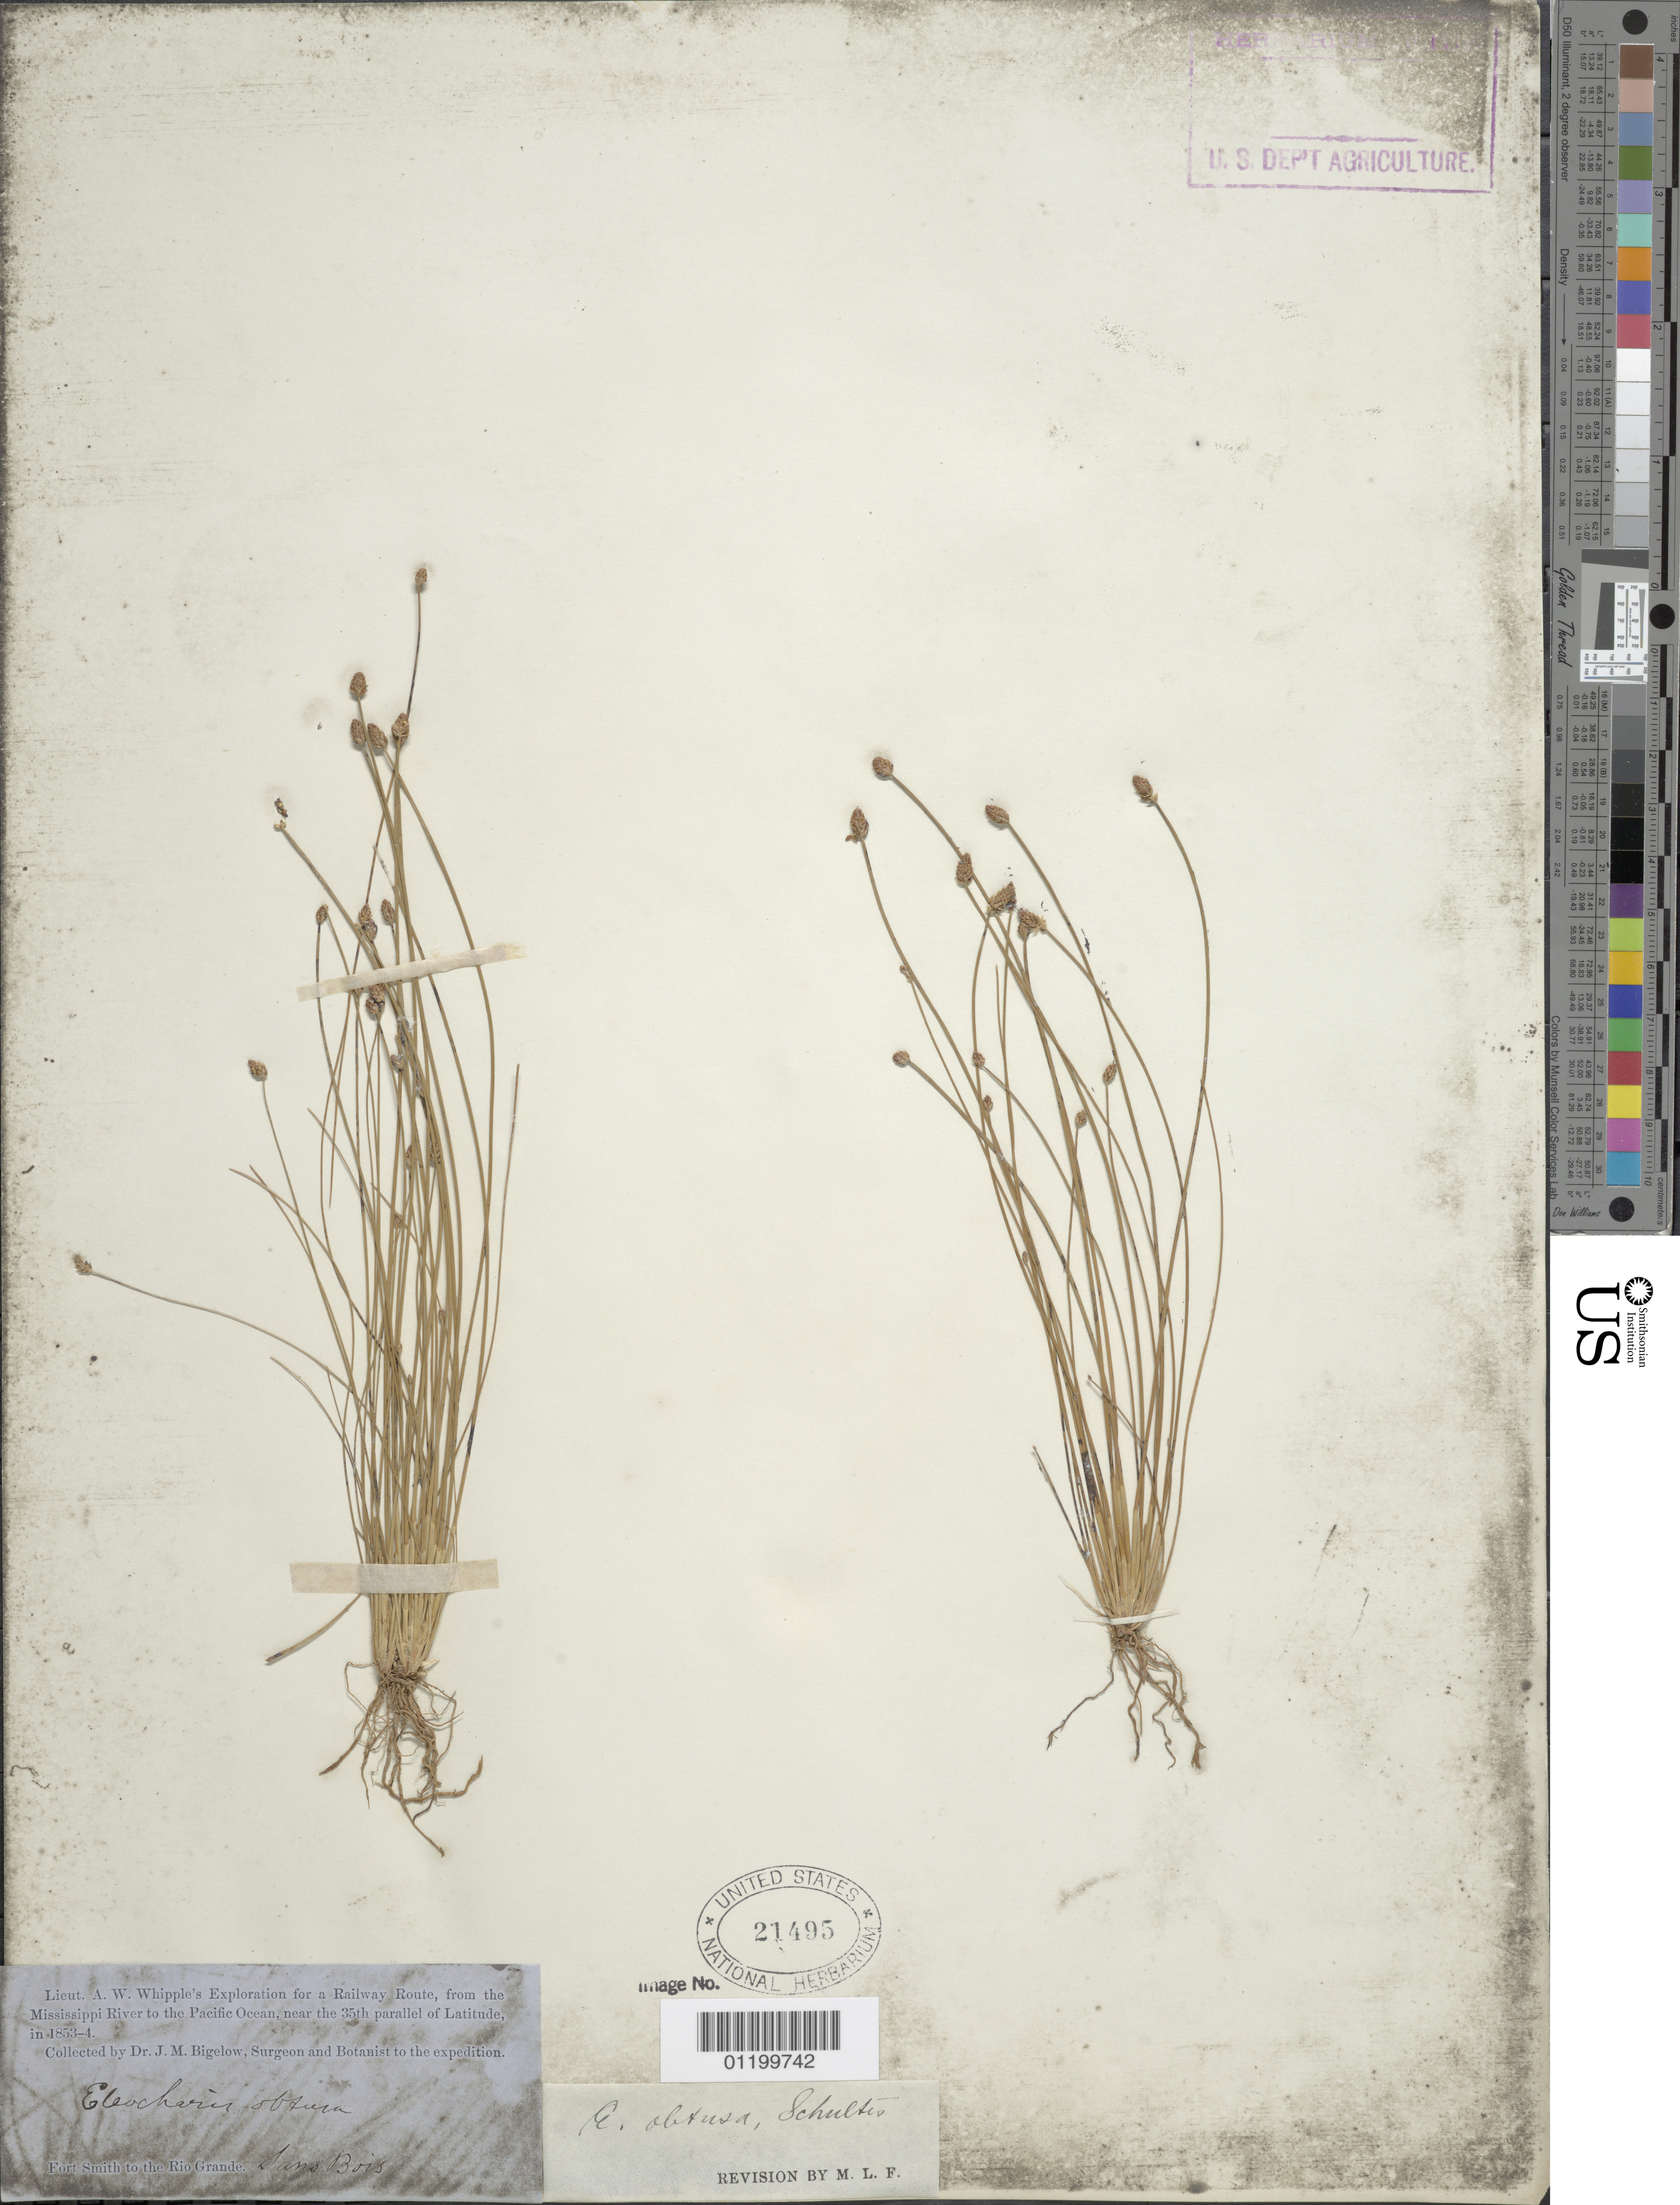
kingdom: Plantae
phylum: Tracheophyta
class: Liliopsida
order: Poales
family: Cyperaceae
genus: Eleocharis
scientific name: Eleocharis obtusa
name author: (Willd.) Schult.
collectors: J. M. Bigelow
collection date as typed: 1853 to -- -- 1854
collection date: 1853/1854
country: United States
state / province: Oklahoma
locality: Fort Smith to the Rio Grande. Sans Bois.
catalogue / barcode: US 21495